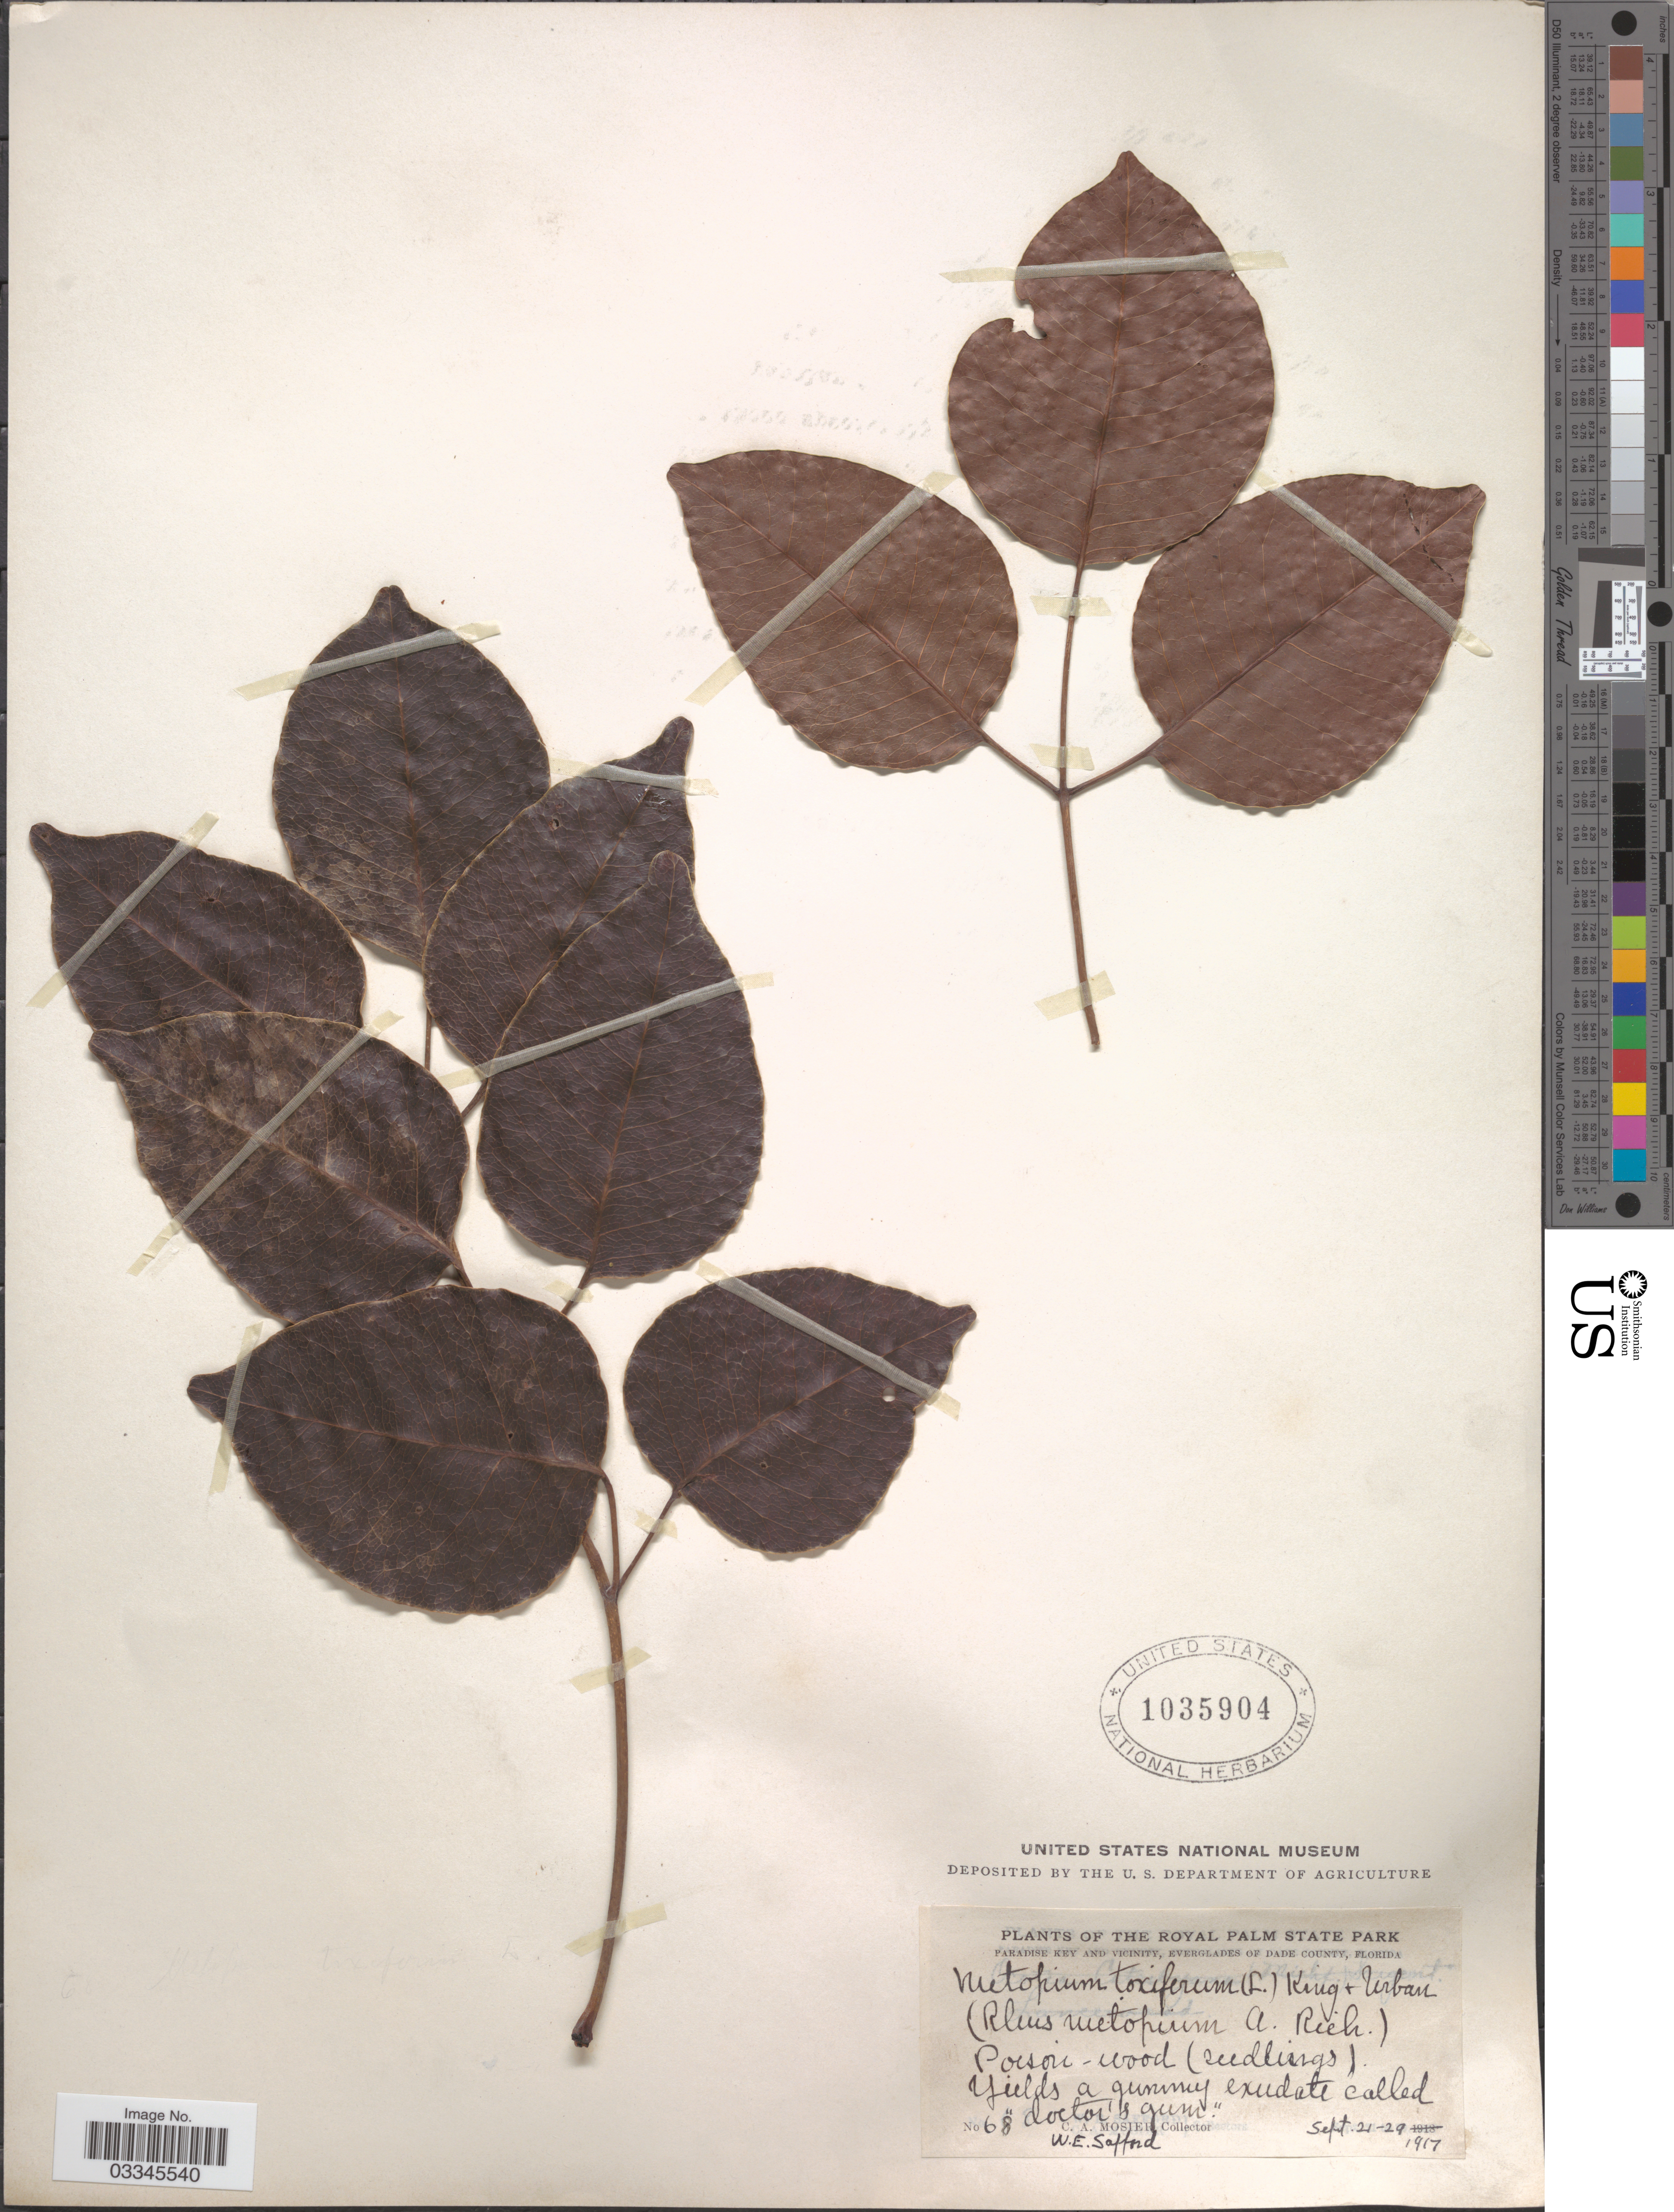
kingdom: Plantae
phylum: Tracheophyta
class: Magnoliopsida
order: Sapindales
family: Anacardiaceae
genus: Metopium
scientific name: Metopium toxiferum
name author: (L.) Krug & Urb.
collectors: C. A. Mosier & W. E. Safford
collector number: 68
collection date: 1917-09-21/1917-09-29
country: United States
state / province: Florida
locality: The Royal Palm State Park. Paradise Key and vicinity, Everglades of Dade County.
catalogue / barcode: US 1035904